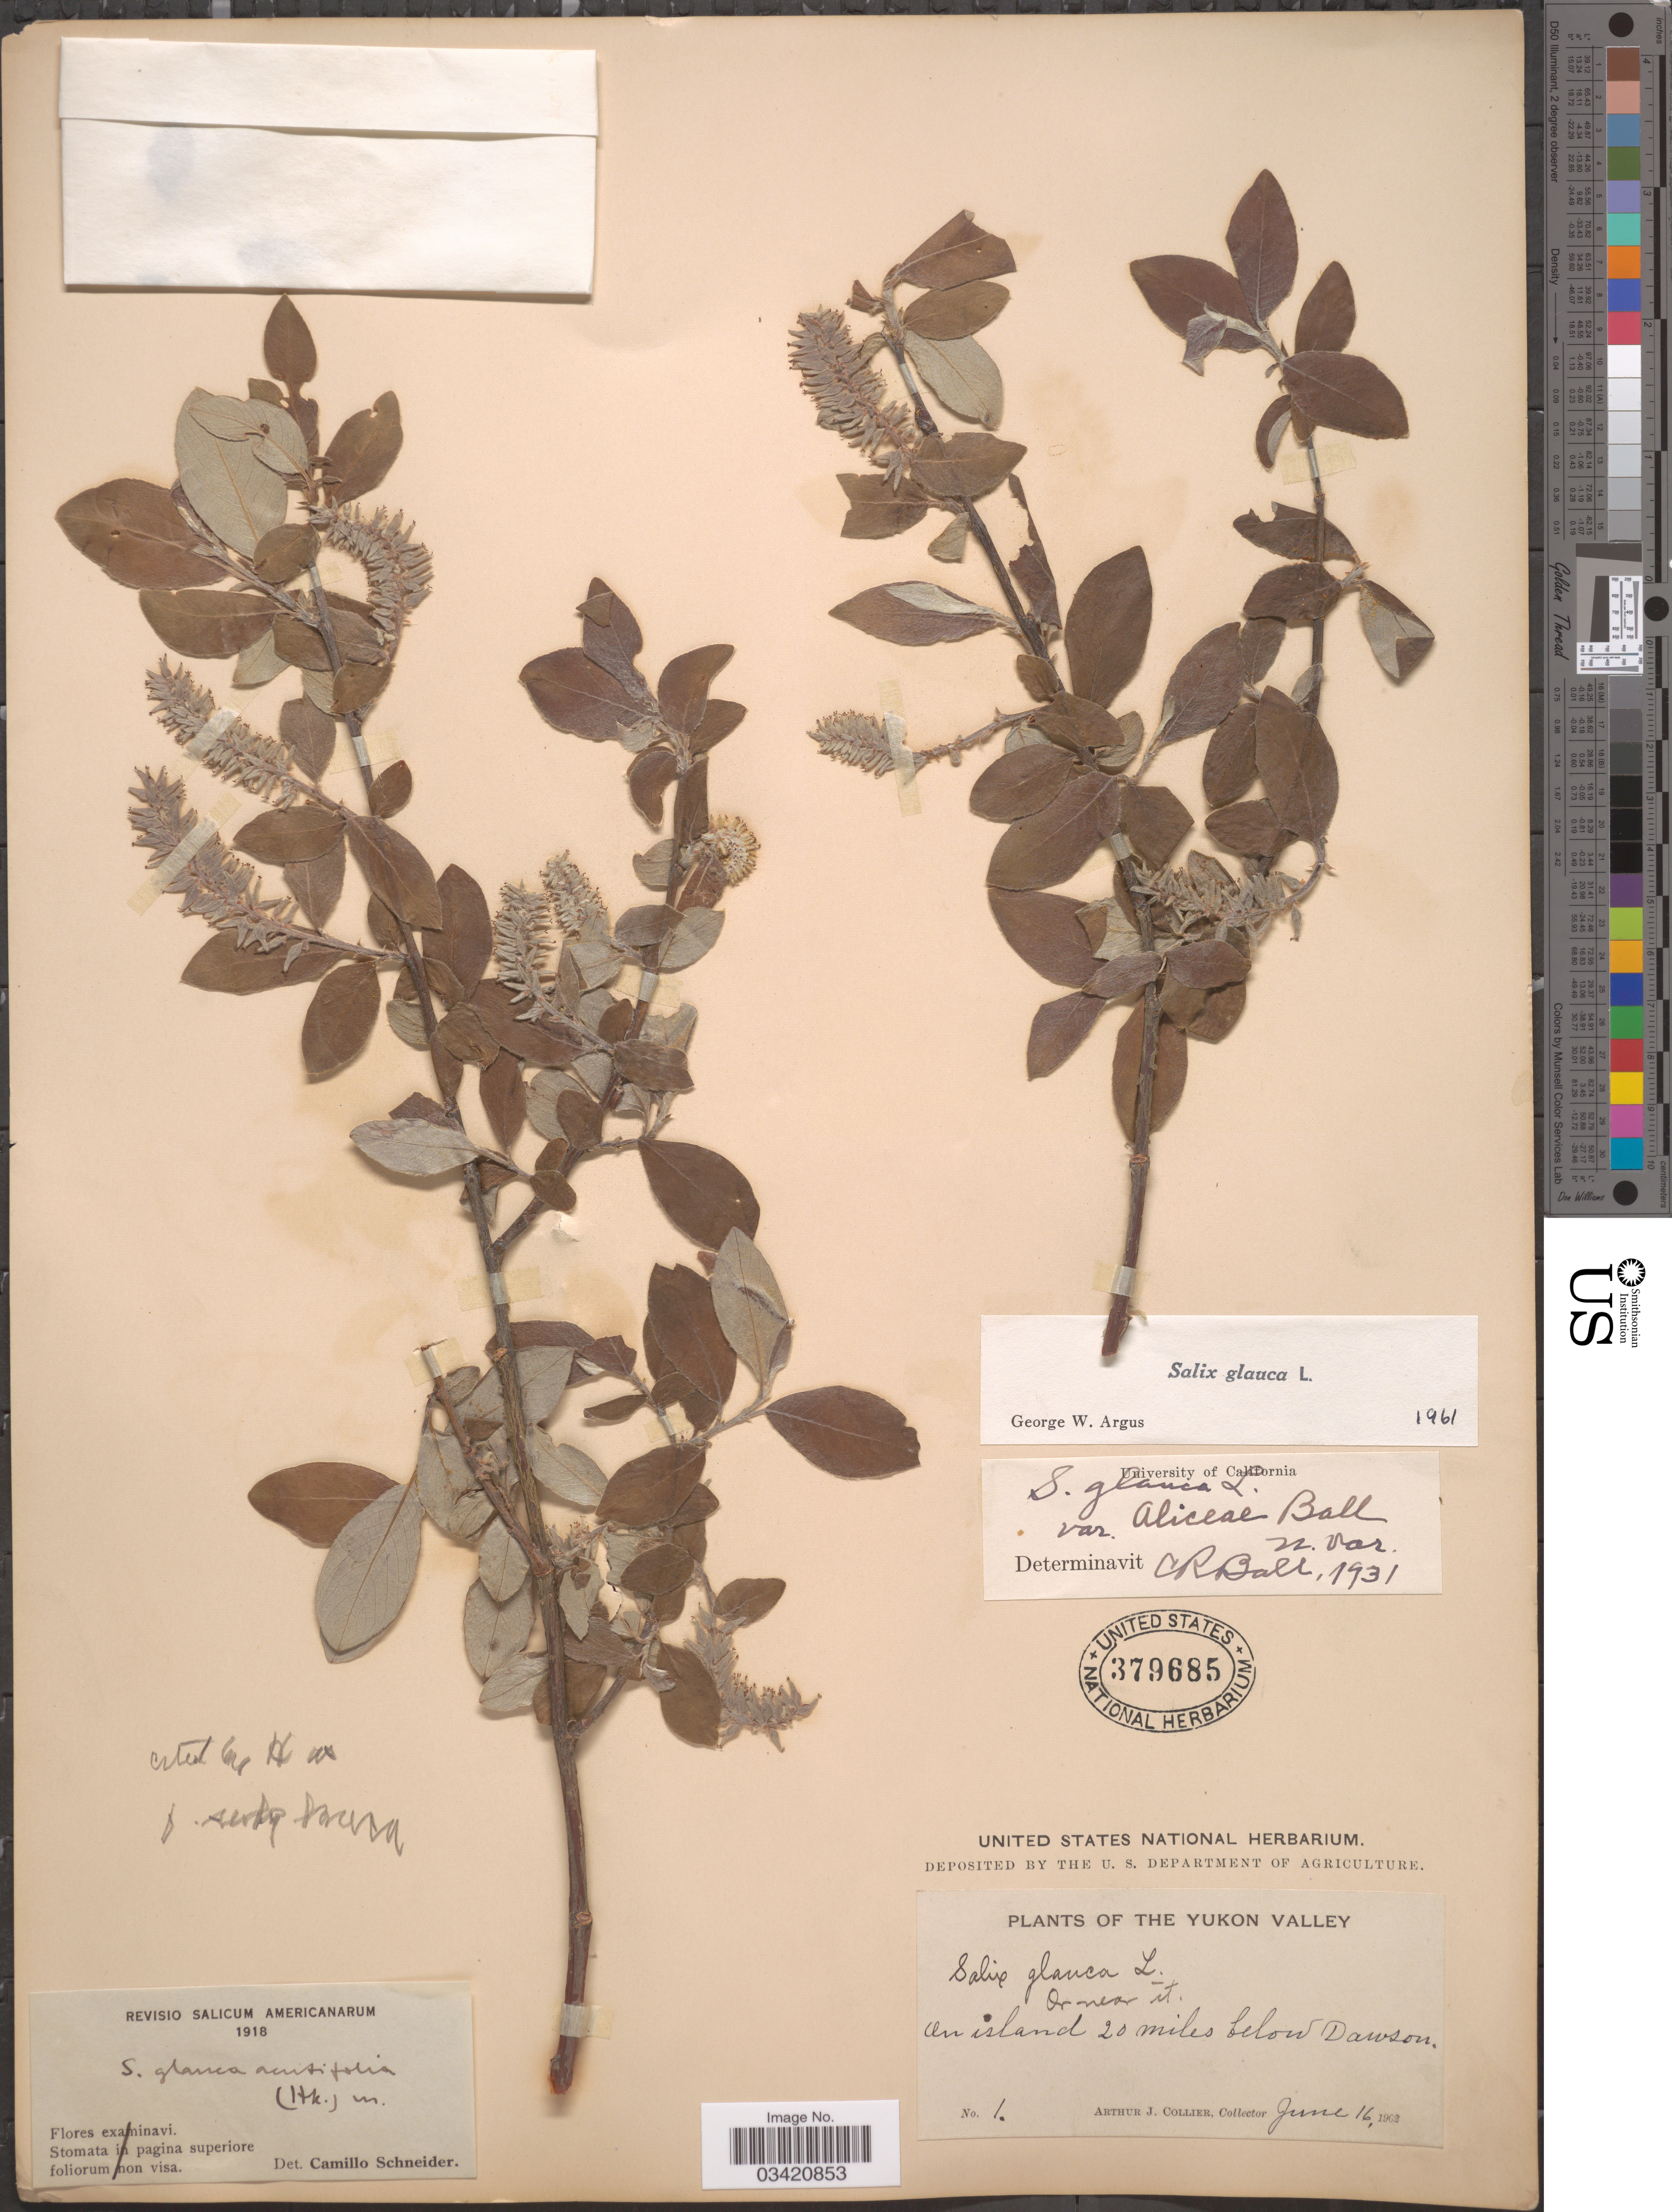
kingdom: Plantae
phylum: Tracheophyta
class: Magnoliopsida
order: Malpighiales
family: Salicaceae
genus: Salix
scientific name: Salix glauca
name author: L.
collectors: A. Collier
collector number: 1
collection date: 1902-06-16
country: Canada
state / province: Yukon Territory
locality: The Yukon Valley. An island 20 miles below Dawson.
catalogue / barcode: US 379685